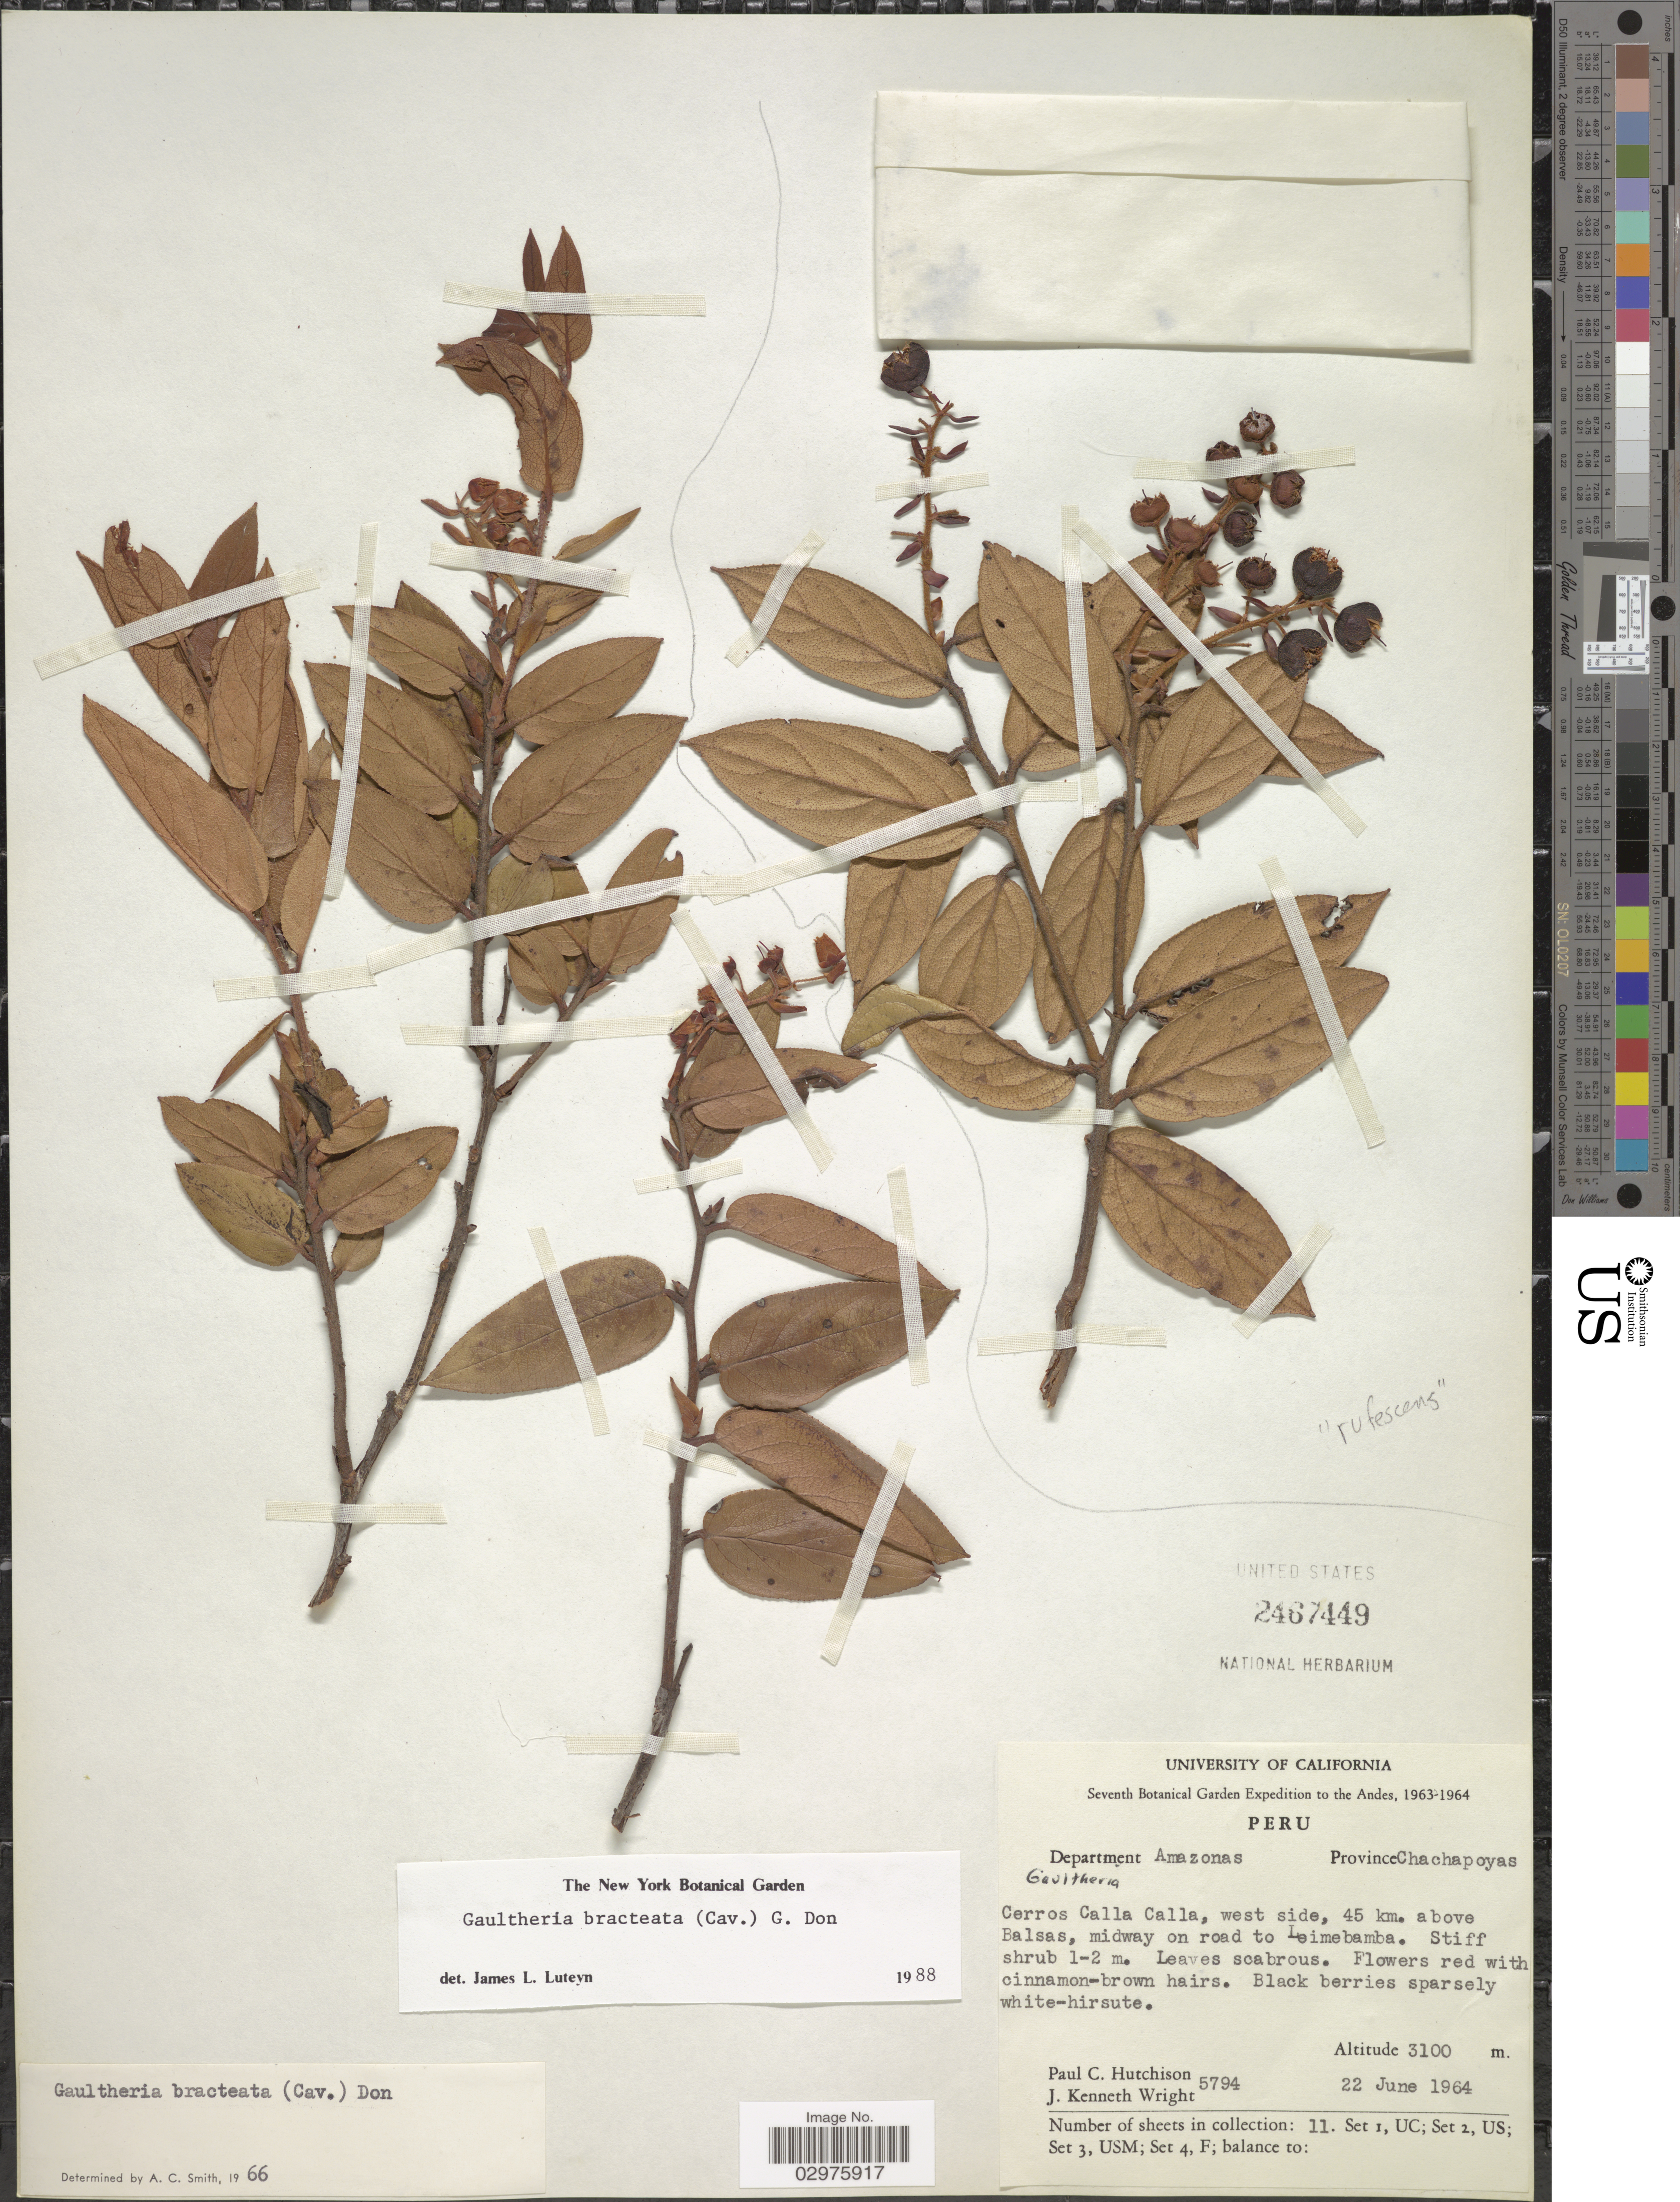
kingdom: Plantae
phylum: Tracheophyta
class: Magnoliopsida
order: Ericales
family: Ericaceae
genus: Gaultheria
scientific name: Gaultheria bracteata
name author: (Cav.) G. Don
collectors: P. C. Hutchison & J. K. Wright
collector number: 5794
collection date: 1964-06-22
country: Peru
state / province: Amazonas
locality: Andes. Department Amazonas. Province Chachapoyas. Cerros Calla Calla, west side, 45 km. above Balsas, midway on road to Leimebamba.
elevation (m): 3100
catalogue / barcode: US 2467449